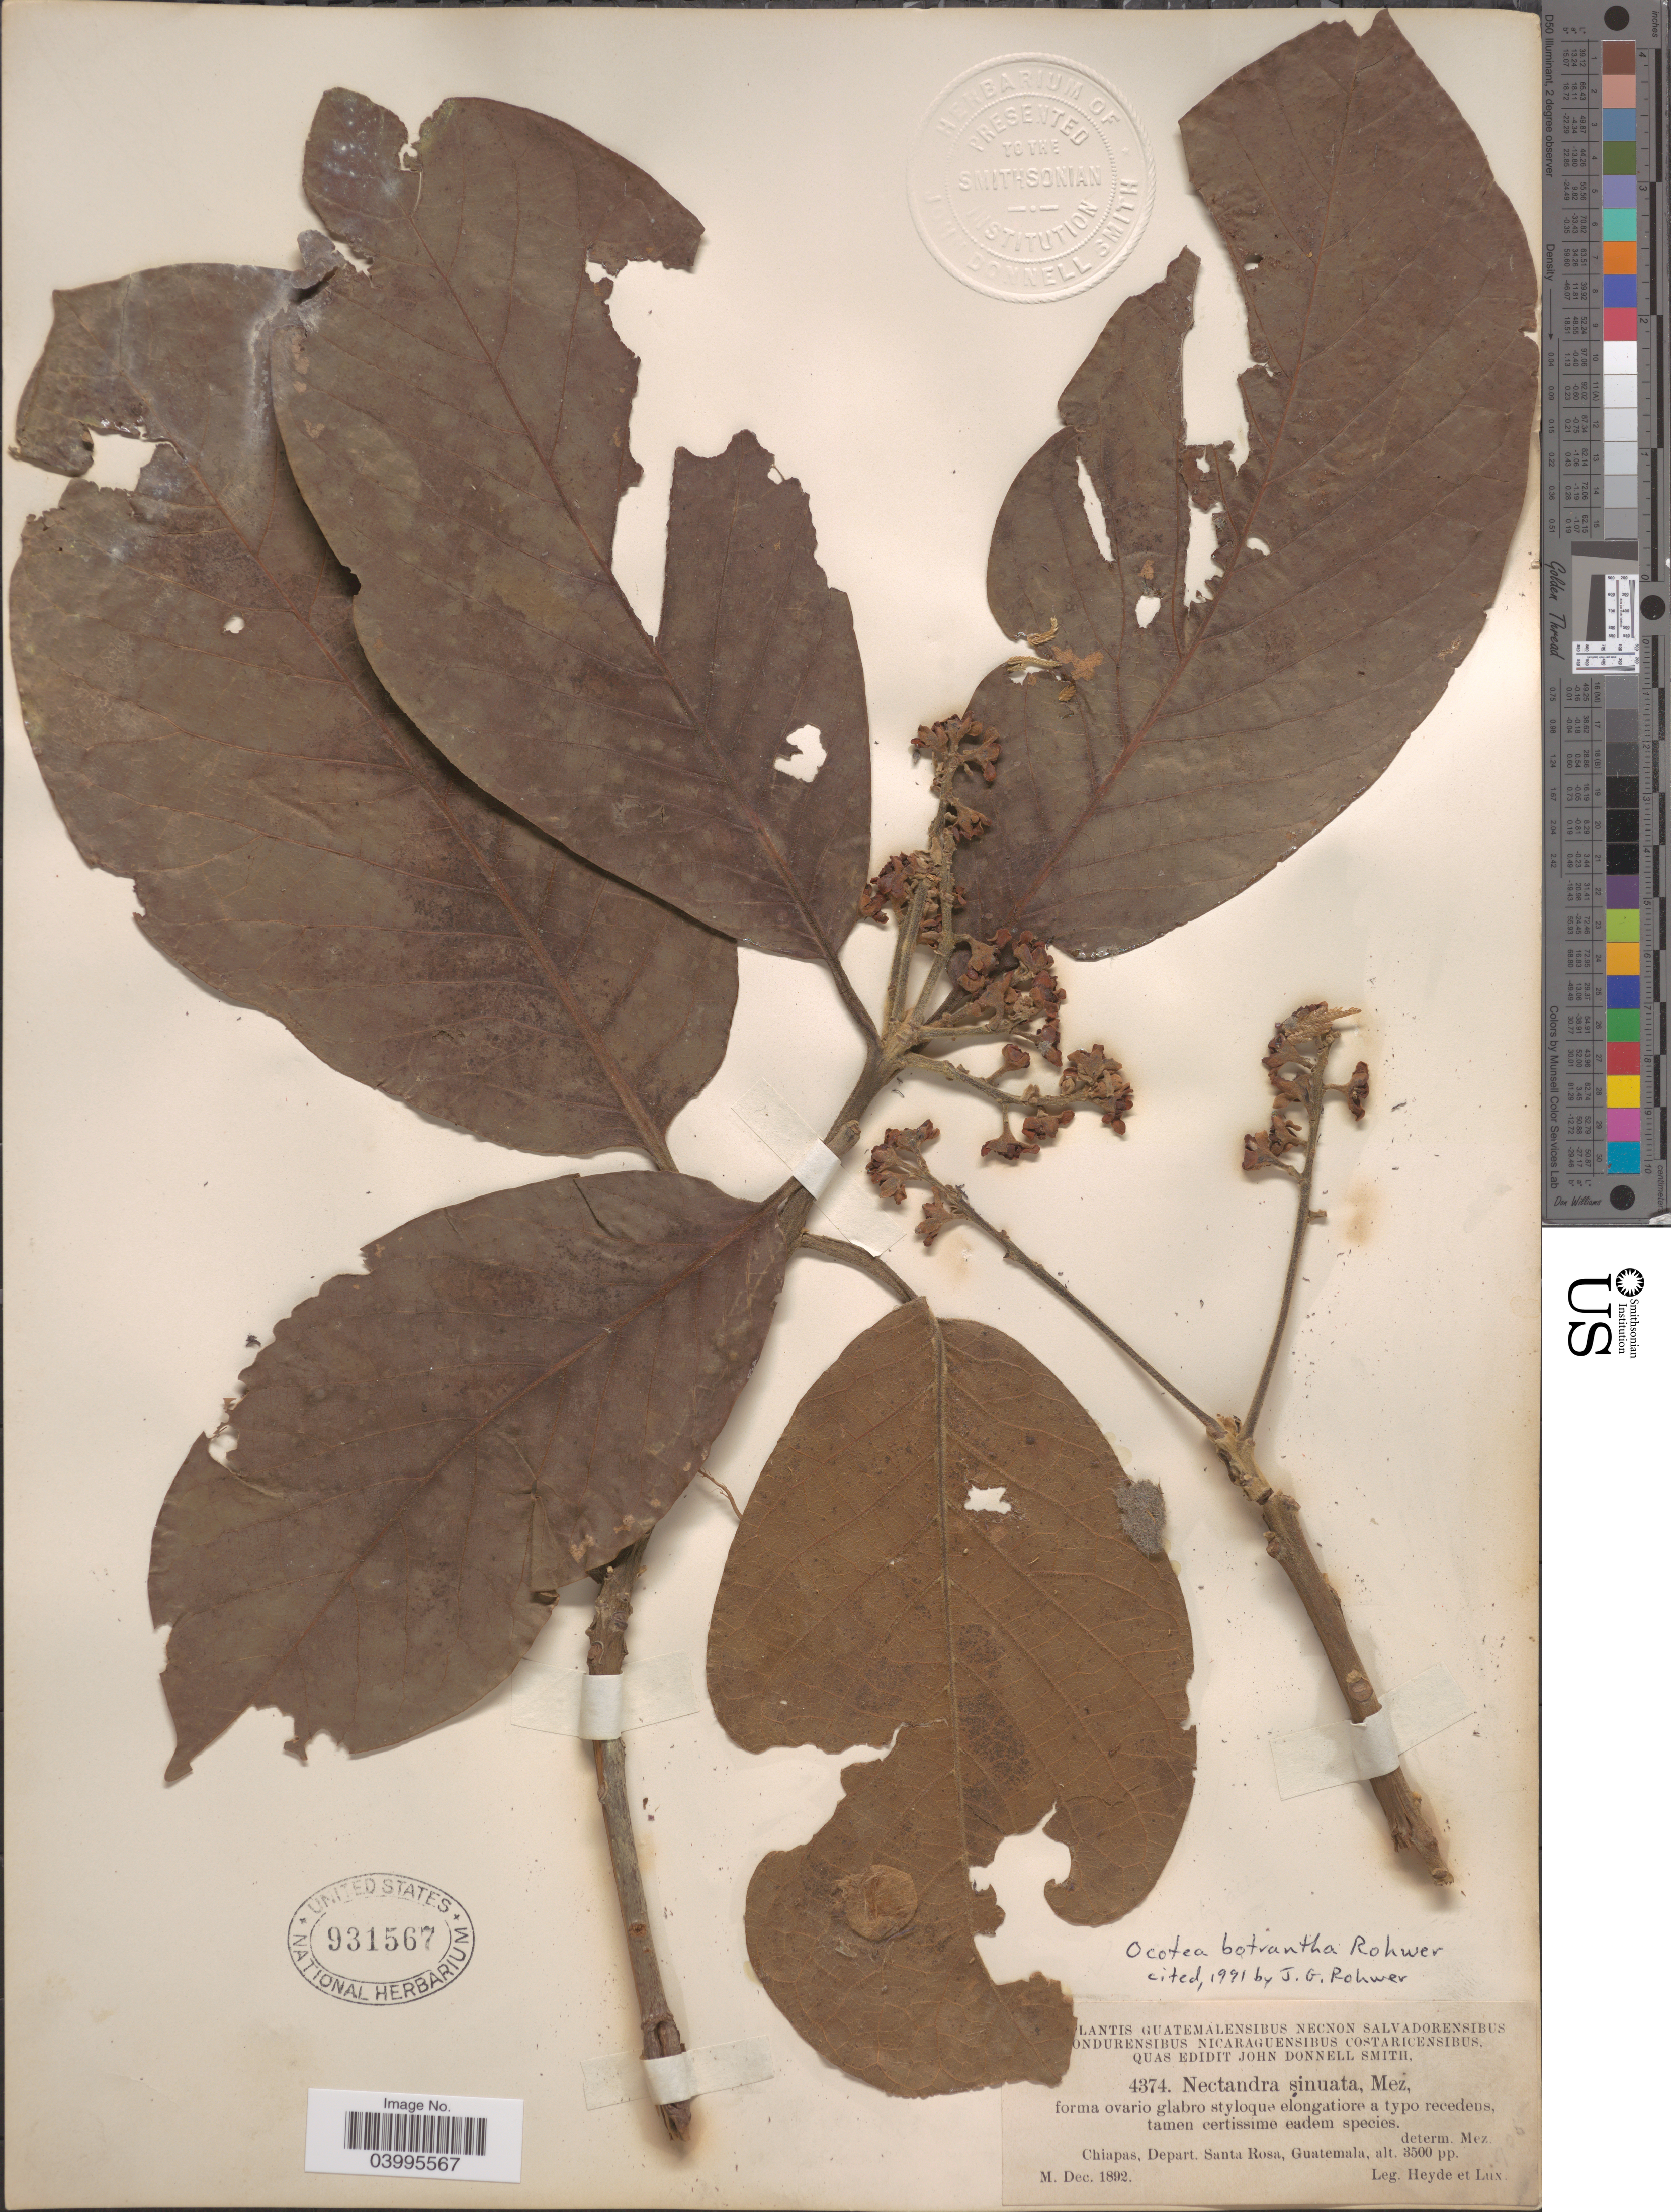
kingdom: Plantae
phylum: Tracheophyta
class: Magnoliopsida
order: Laurales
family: Lauraceae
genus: Ocotea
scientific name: Ocotea botrantha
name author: Rohwer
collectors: Heyde & Lux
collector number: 4374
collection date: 1892-12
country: Guatemala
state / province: Santa Rosa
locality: Chiapas, Depart. Santa Rosa.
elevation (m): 1067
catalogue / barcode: US 931567